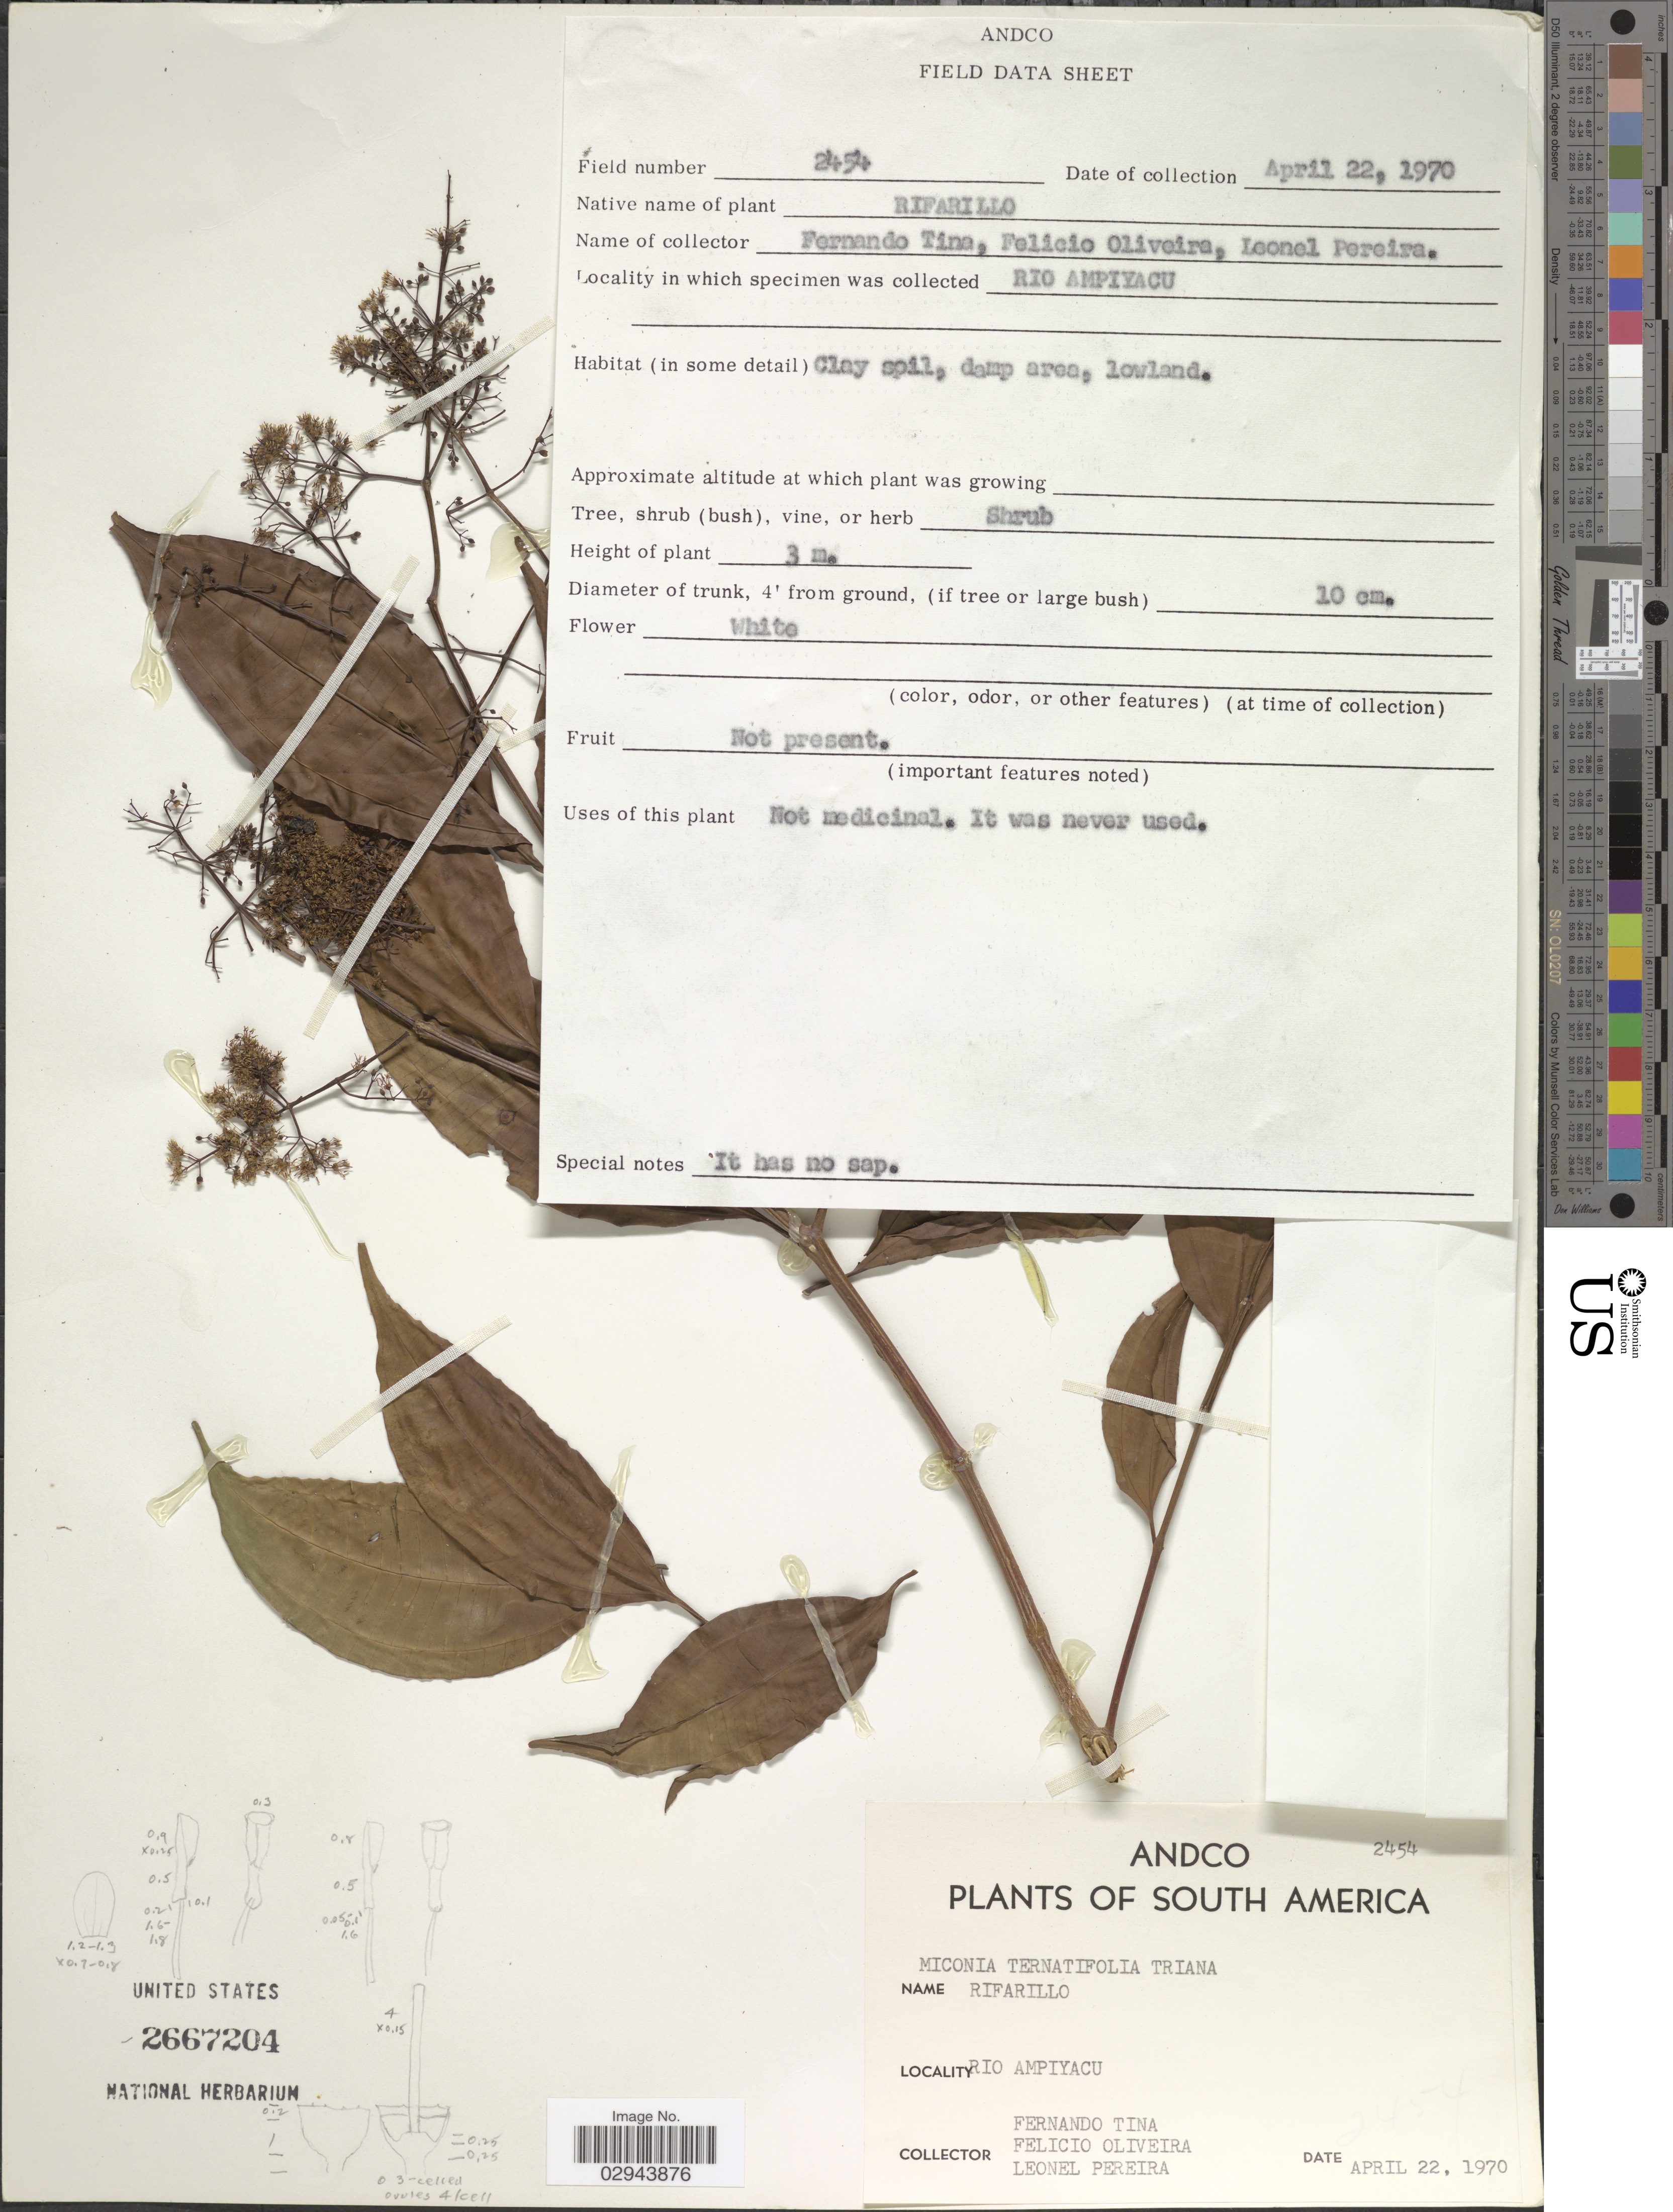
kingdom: Plantae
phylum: Tracheophyta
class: Magnoliopsida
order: Myrtales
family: Melastomataceae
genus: Miconia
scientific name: Miconia ternatifolia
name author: Triana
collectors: F. Tina, F. Oliveira & L. Pereira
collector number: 2454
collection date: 1970-04-22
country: Peru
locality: South Americaa. Rio Ampiyacu.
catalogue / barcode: US 2667204